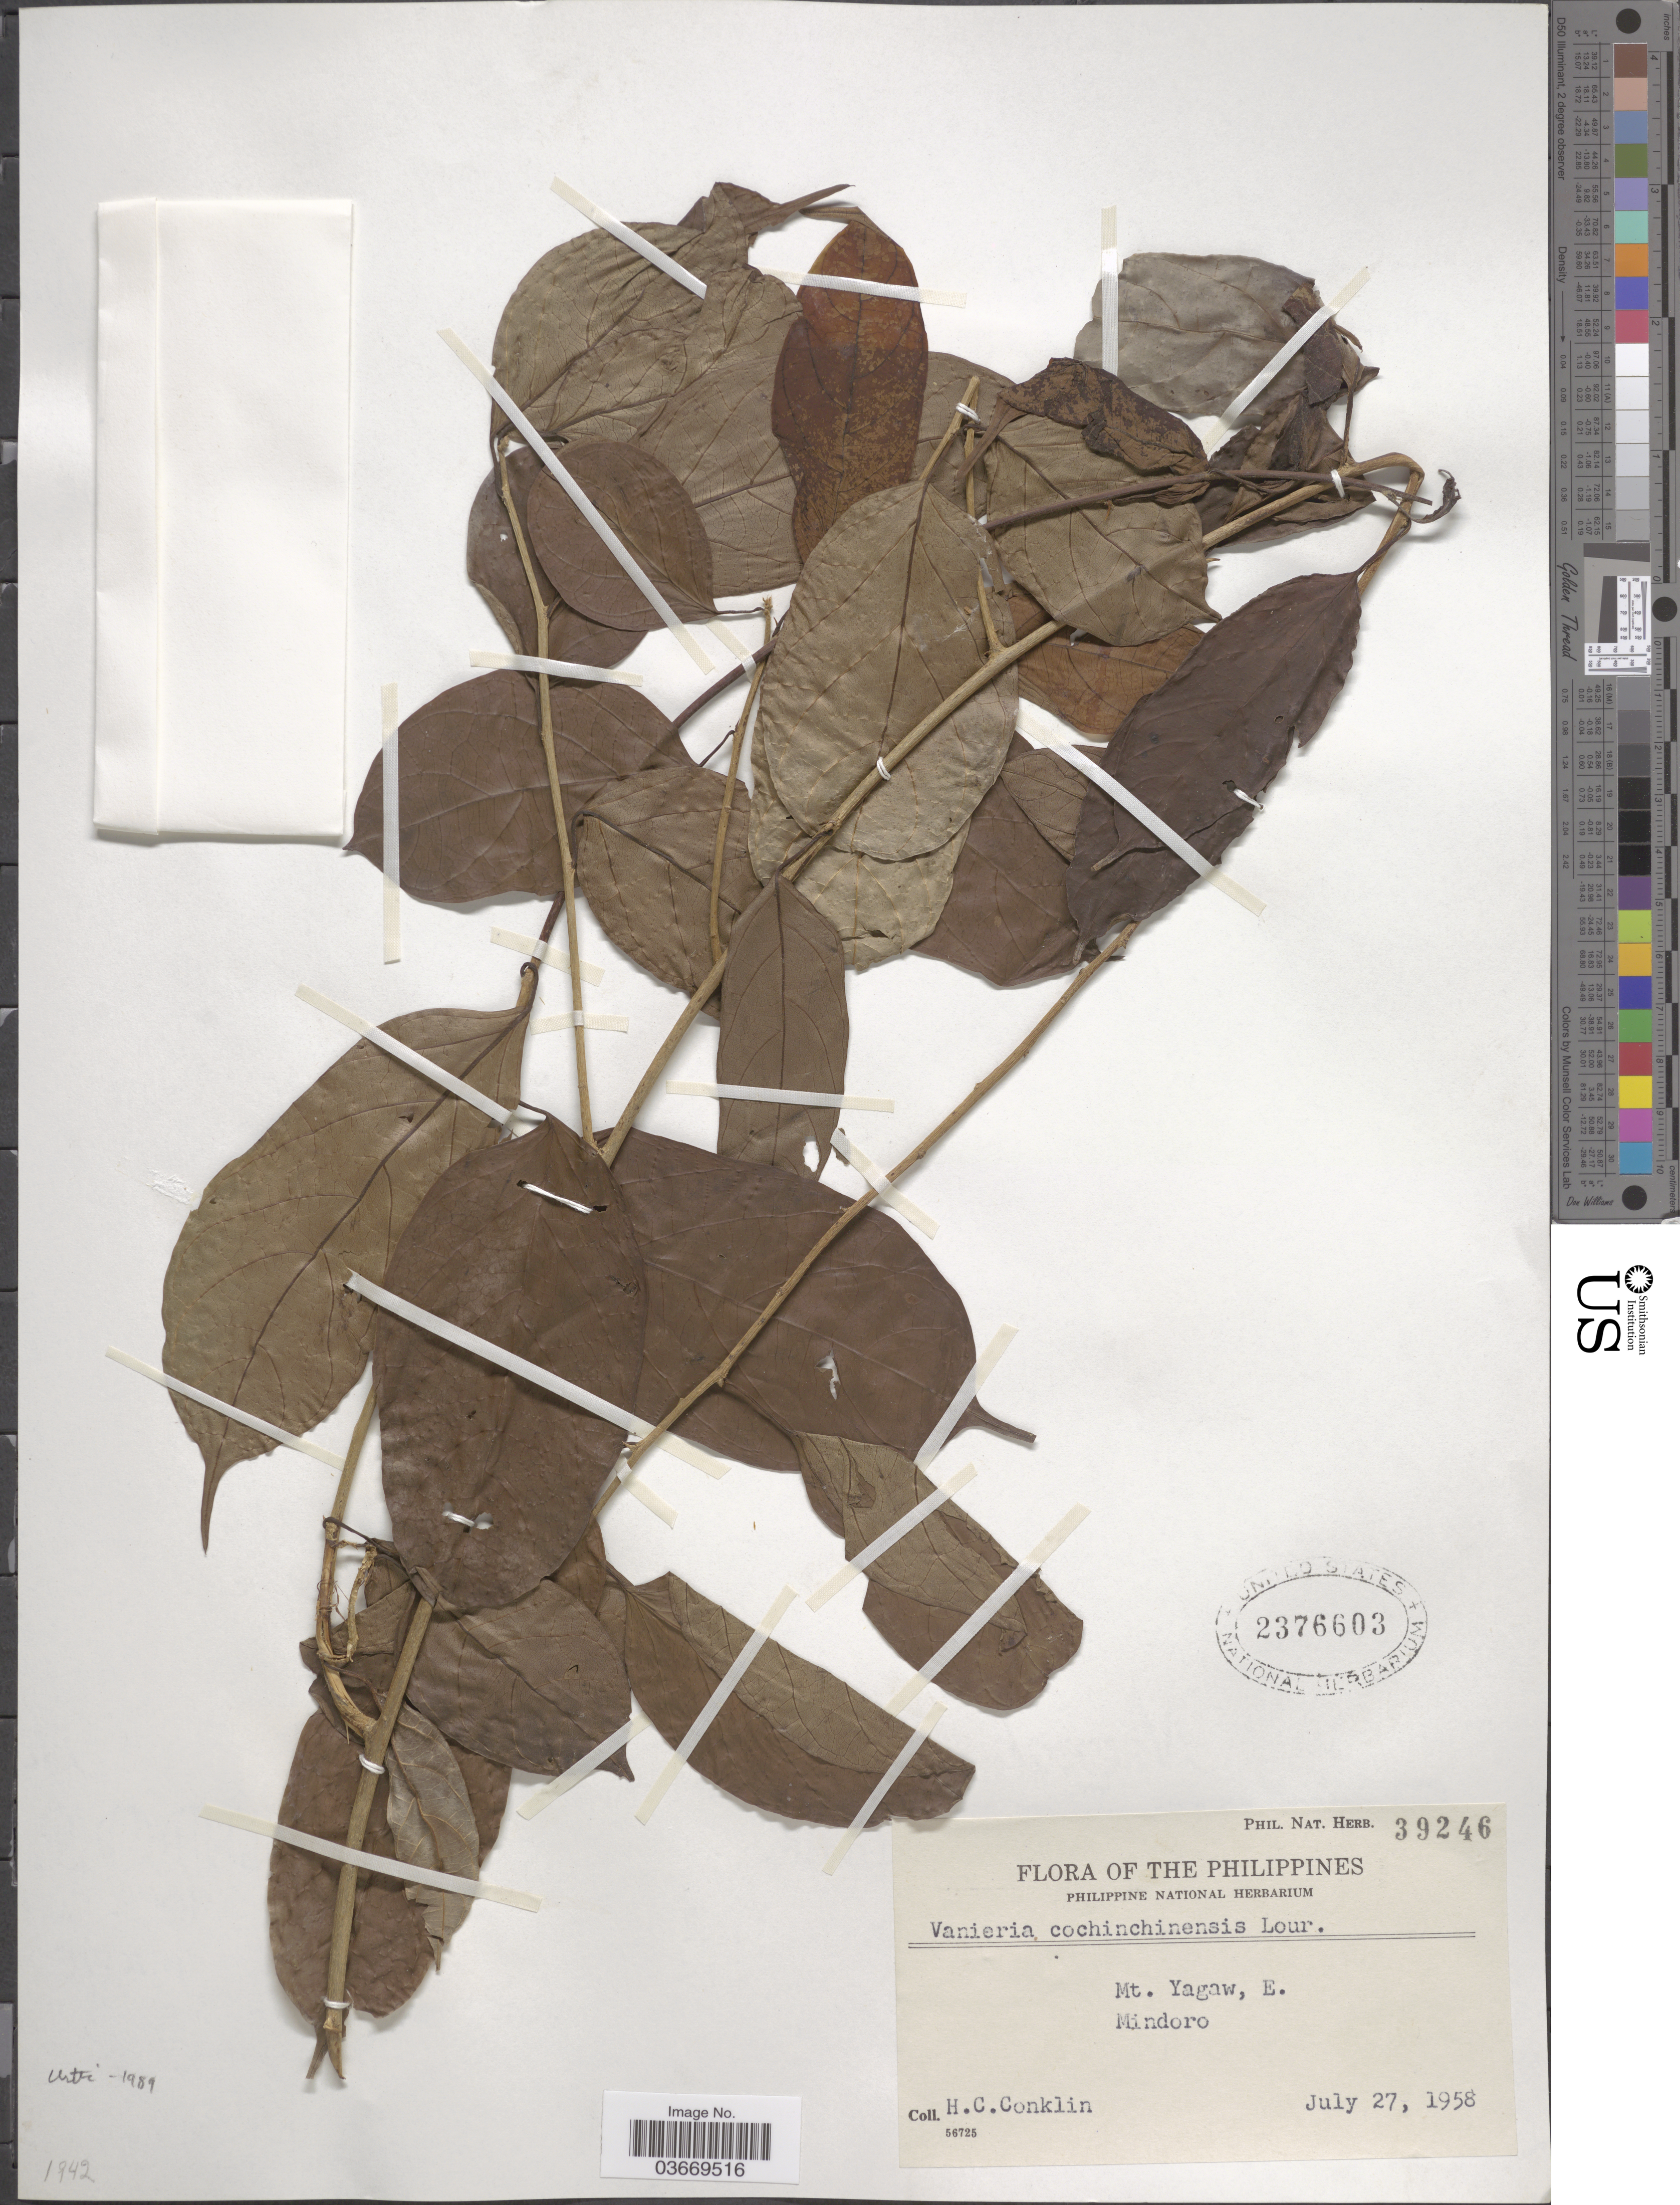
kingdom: Plantae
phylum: Tracheophyta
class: Magnoliopsida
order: Rosales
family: Moraceae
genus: Maclura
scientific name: Maclura cochinchinensis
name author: (Lour.) Corner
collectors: H. Conklin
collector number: Phil. Nat. Herb. 39246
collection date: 1958-07-27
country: Philippines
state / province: Mimaropa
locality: Mt. Yagaw, E. Mindoro.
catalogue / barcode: US 2376603